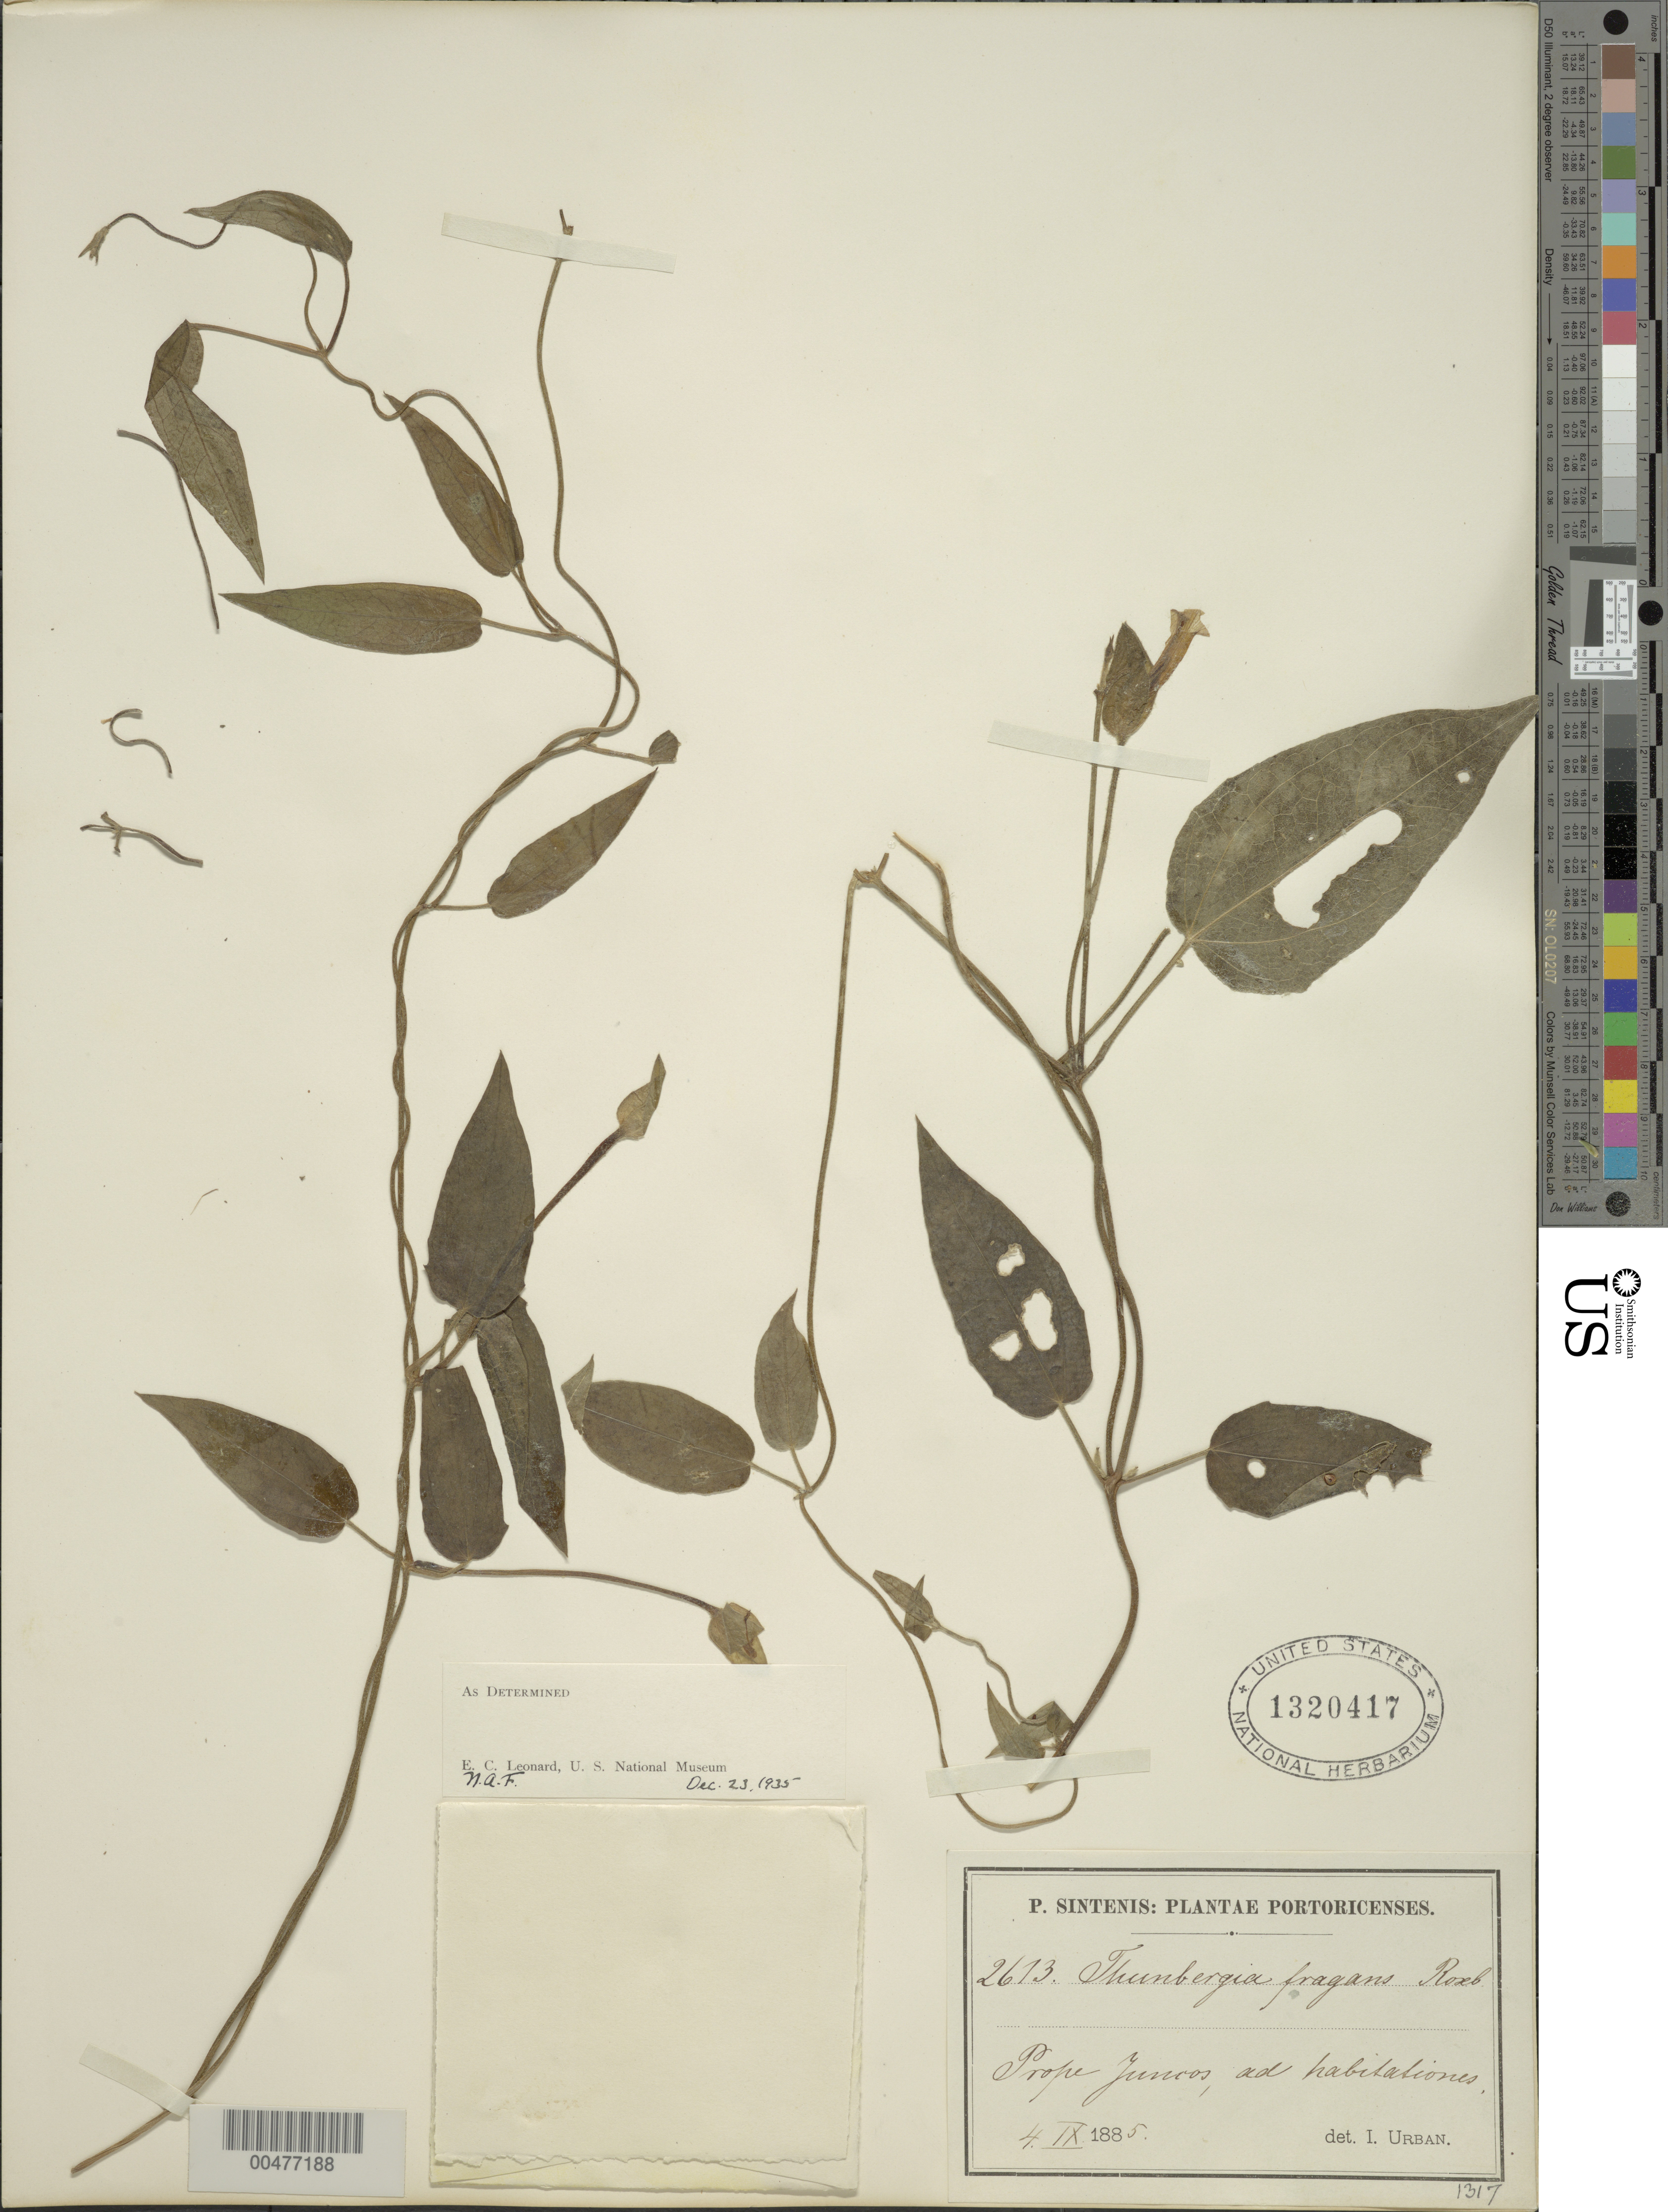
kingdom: Plantae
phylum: Tracheophyta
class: Magnoliopsida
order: Lamiales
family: Acanthaceae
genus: Thunbergia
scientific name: Thunbergia fragrans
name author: Roxb.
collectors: P. Sintenis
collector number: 2673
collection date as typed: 04 Sep 1885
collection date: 1885-09-04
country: Puerto Rico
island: Greater Antilles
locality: Prope Juncos.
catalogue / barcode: US 1320417